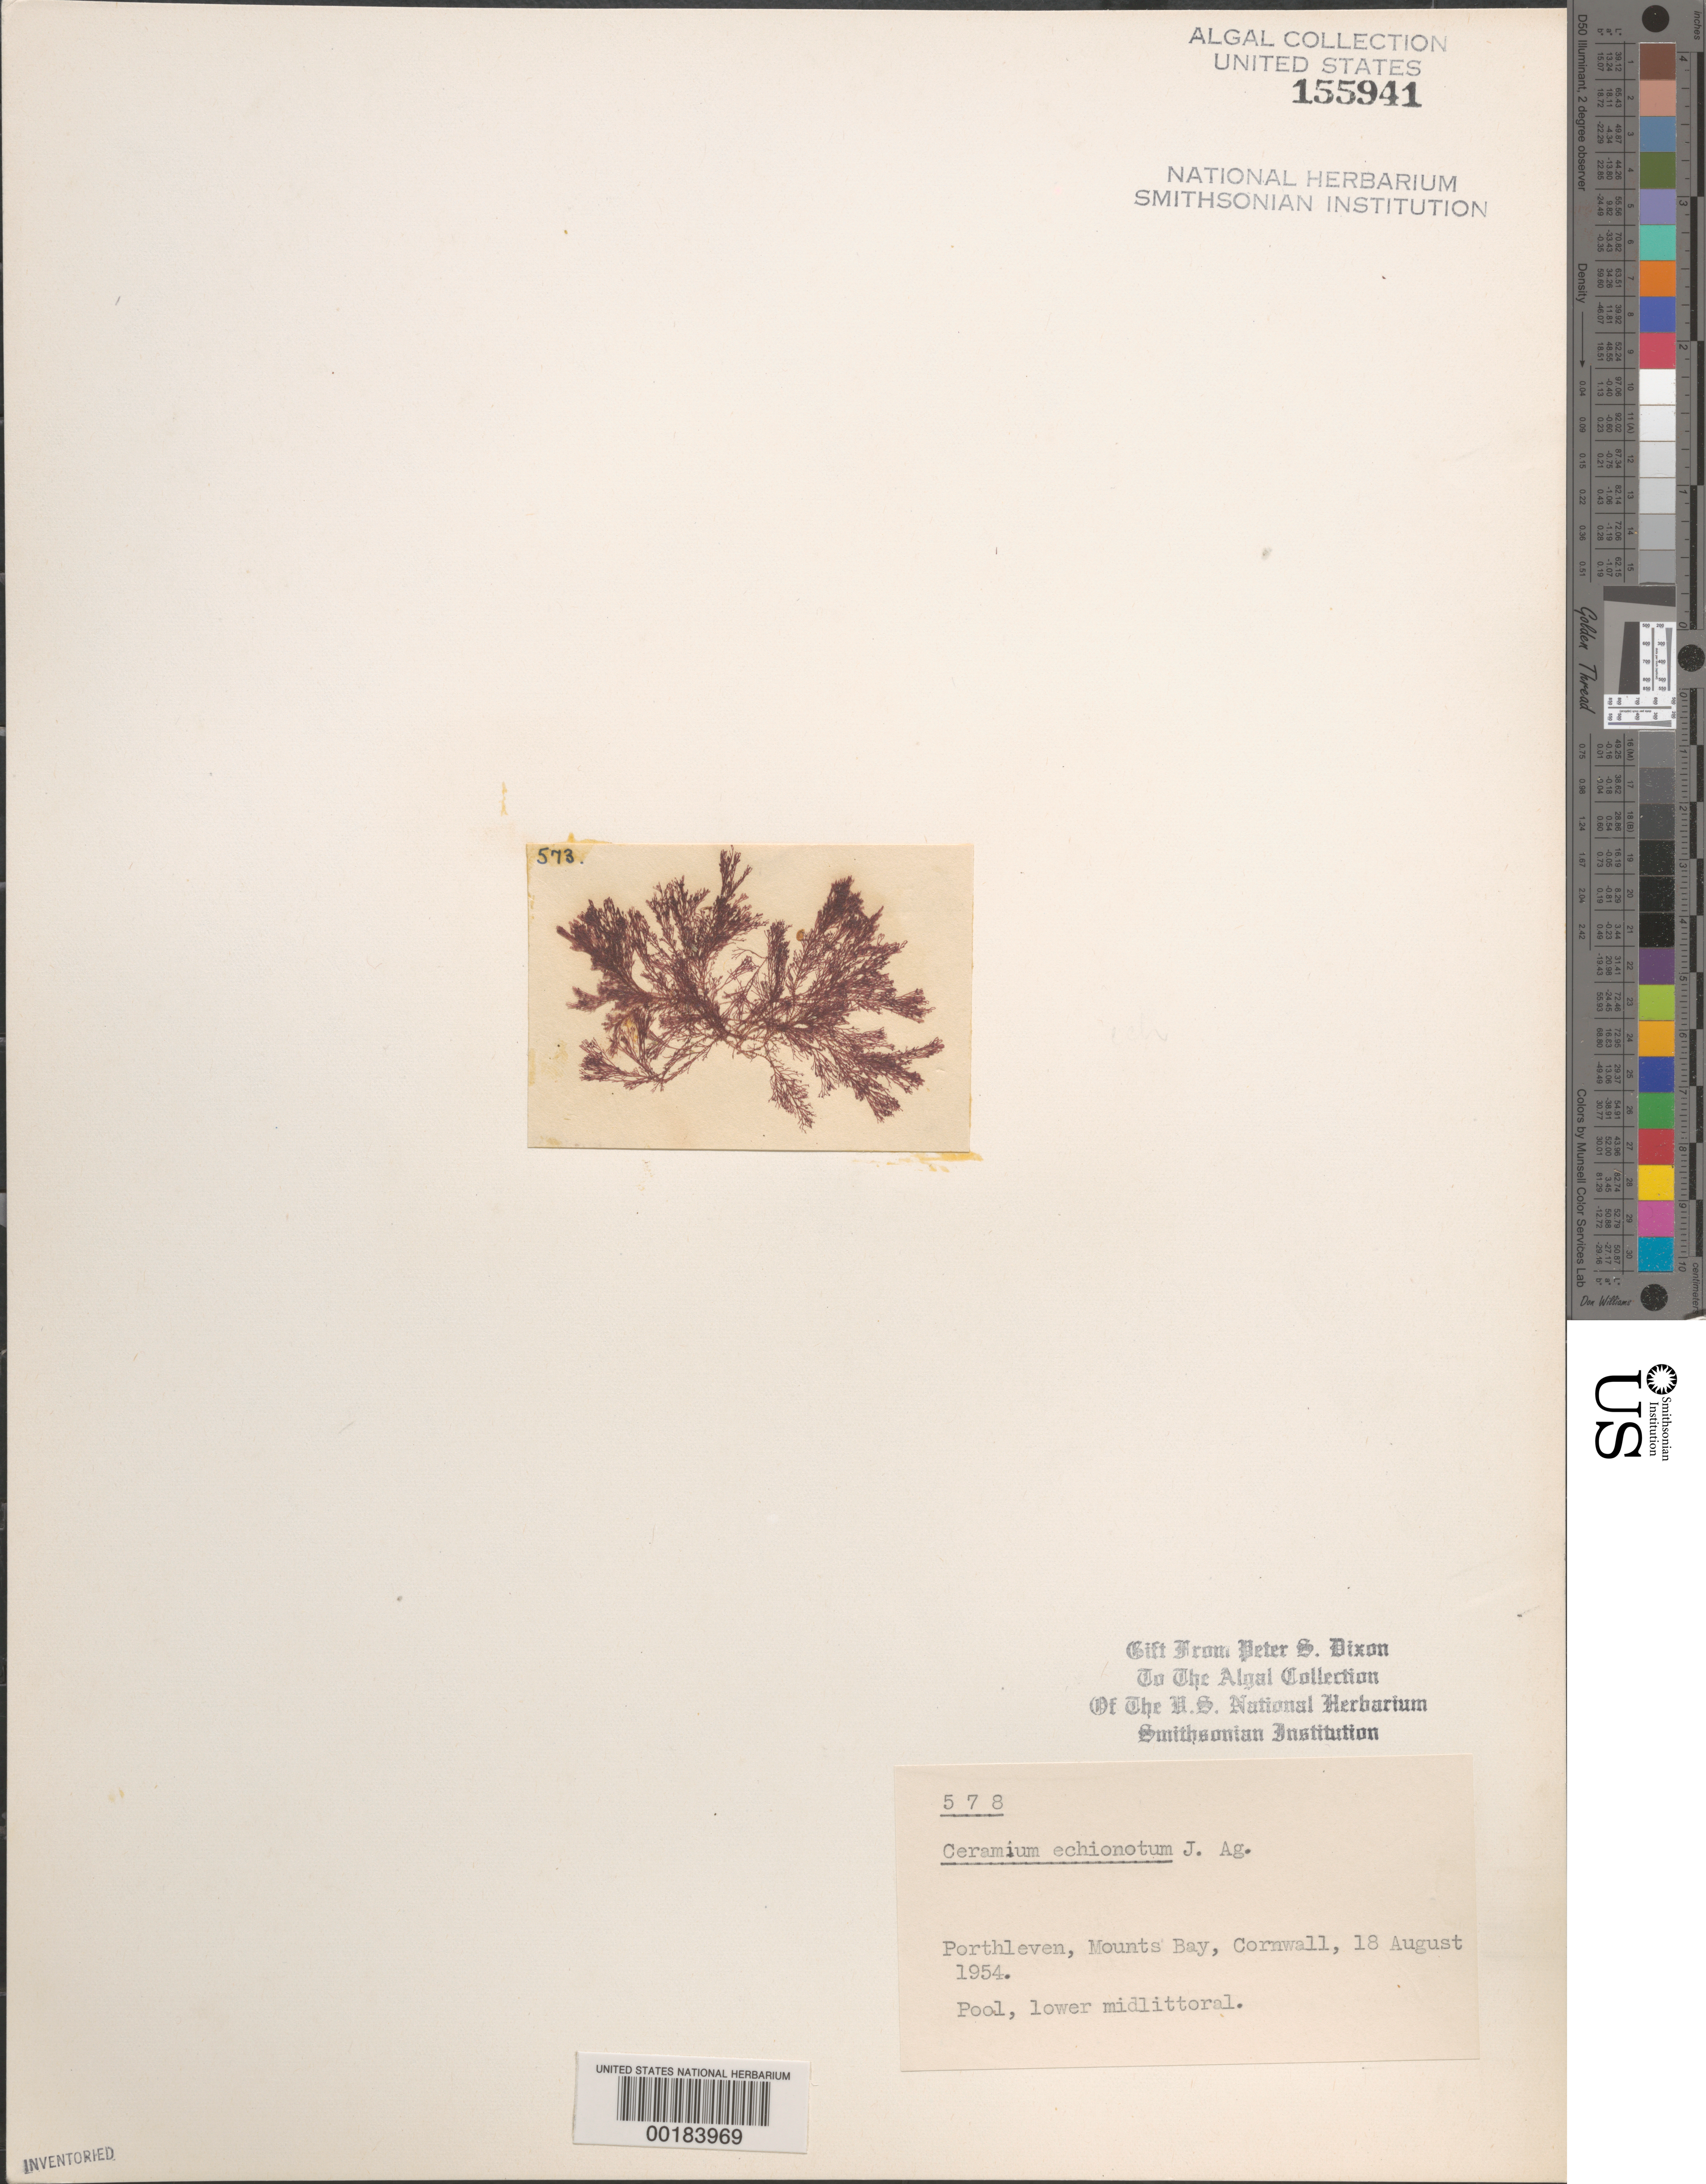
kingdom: Plantae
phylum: Rhodophyta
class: Florideophyceae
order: Ceramiales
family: Ceramiaceae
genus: Ceramium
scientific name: Ceramium echionotum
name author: J. Agardh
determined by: Dixon, P. S.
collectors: P. S. Dixon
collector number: PSD 578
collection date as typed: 18 Aug 1954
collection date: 1954-08-18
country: United Kingdom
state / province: England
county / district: Cornwall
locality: Porthleven, Mounts Bay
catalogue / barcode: US 155941